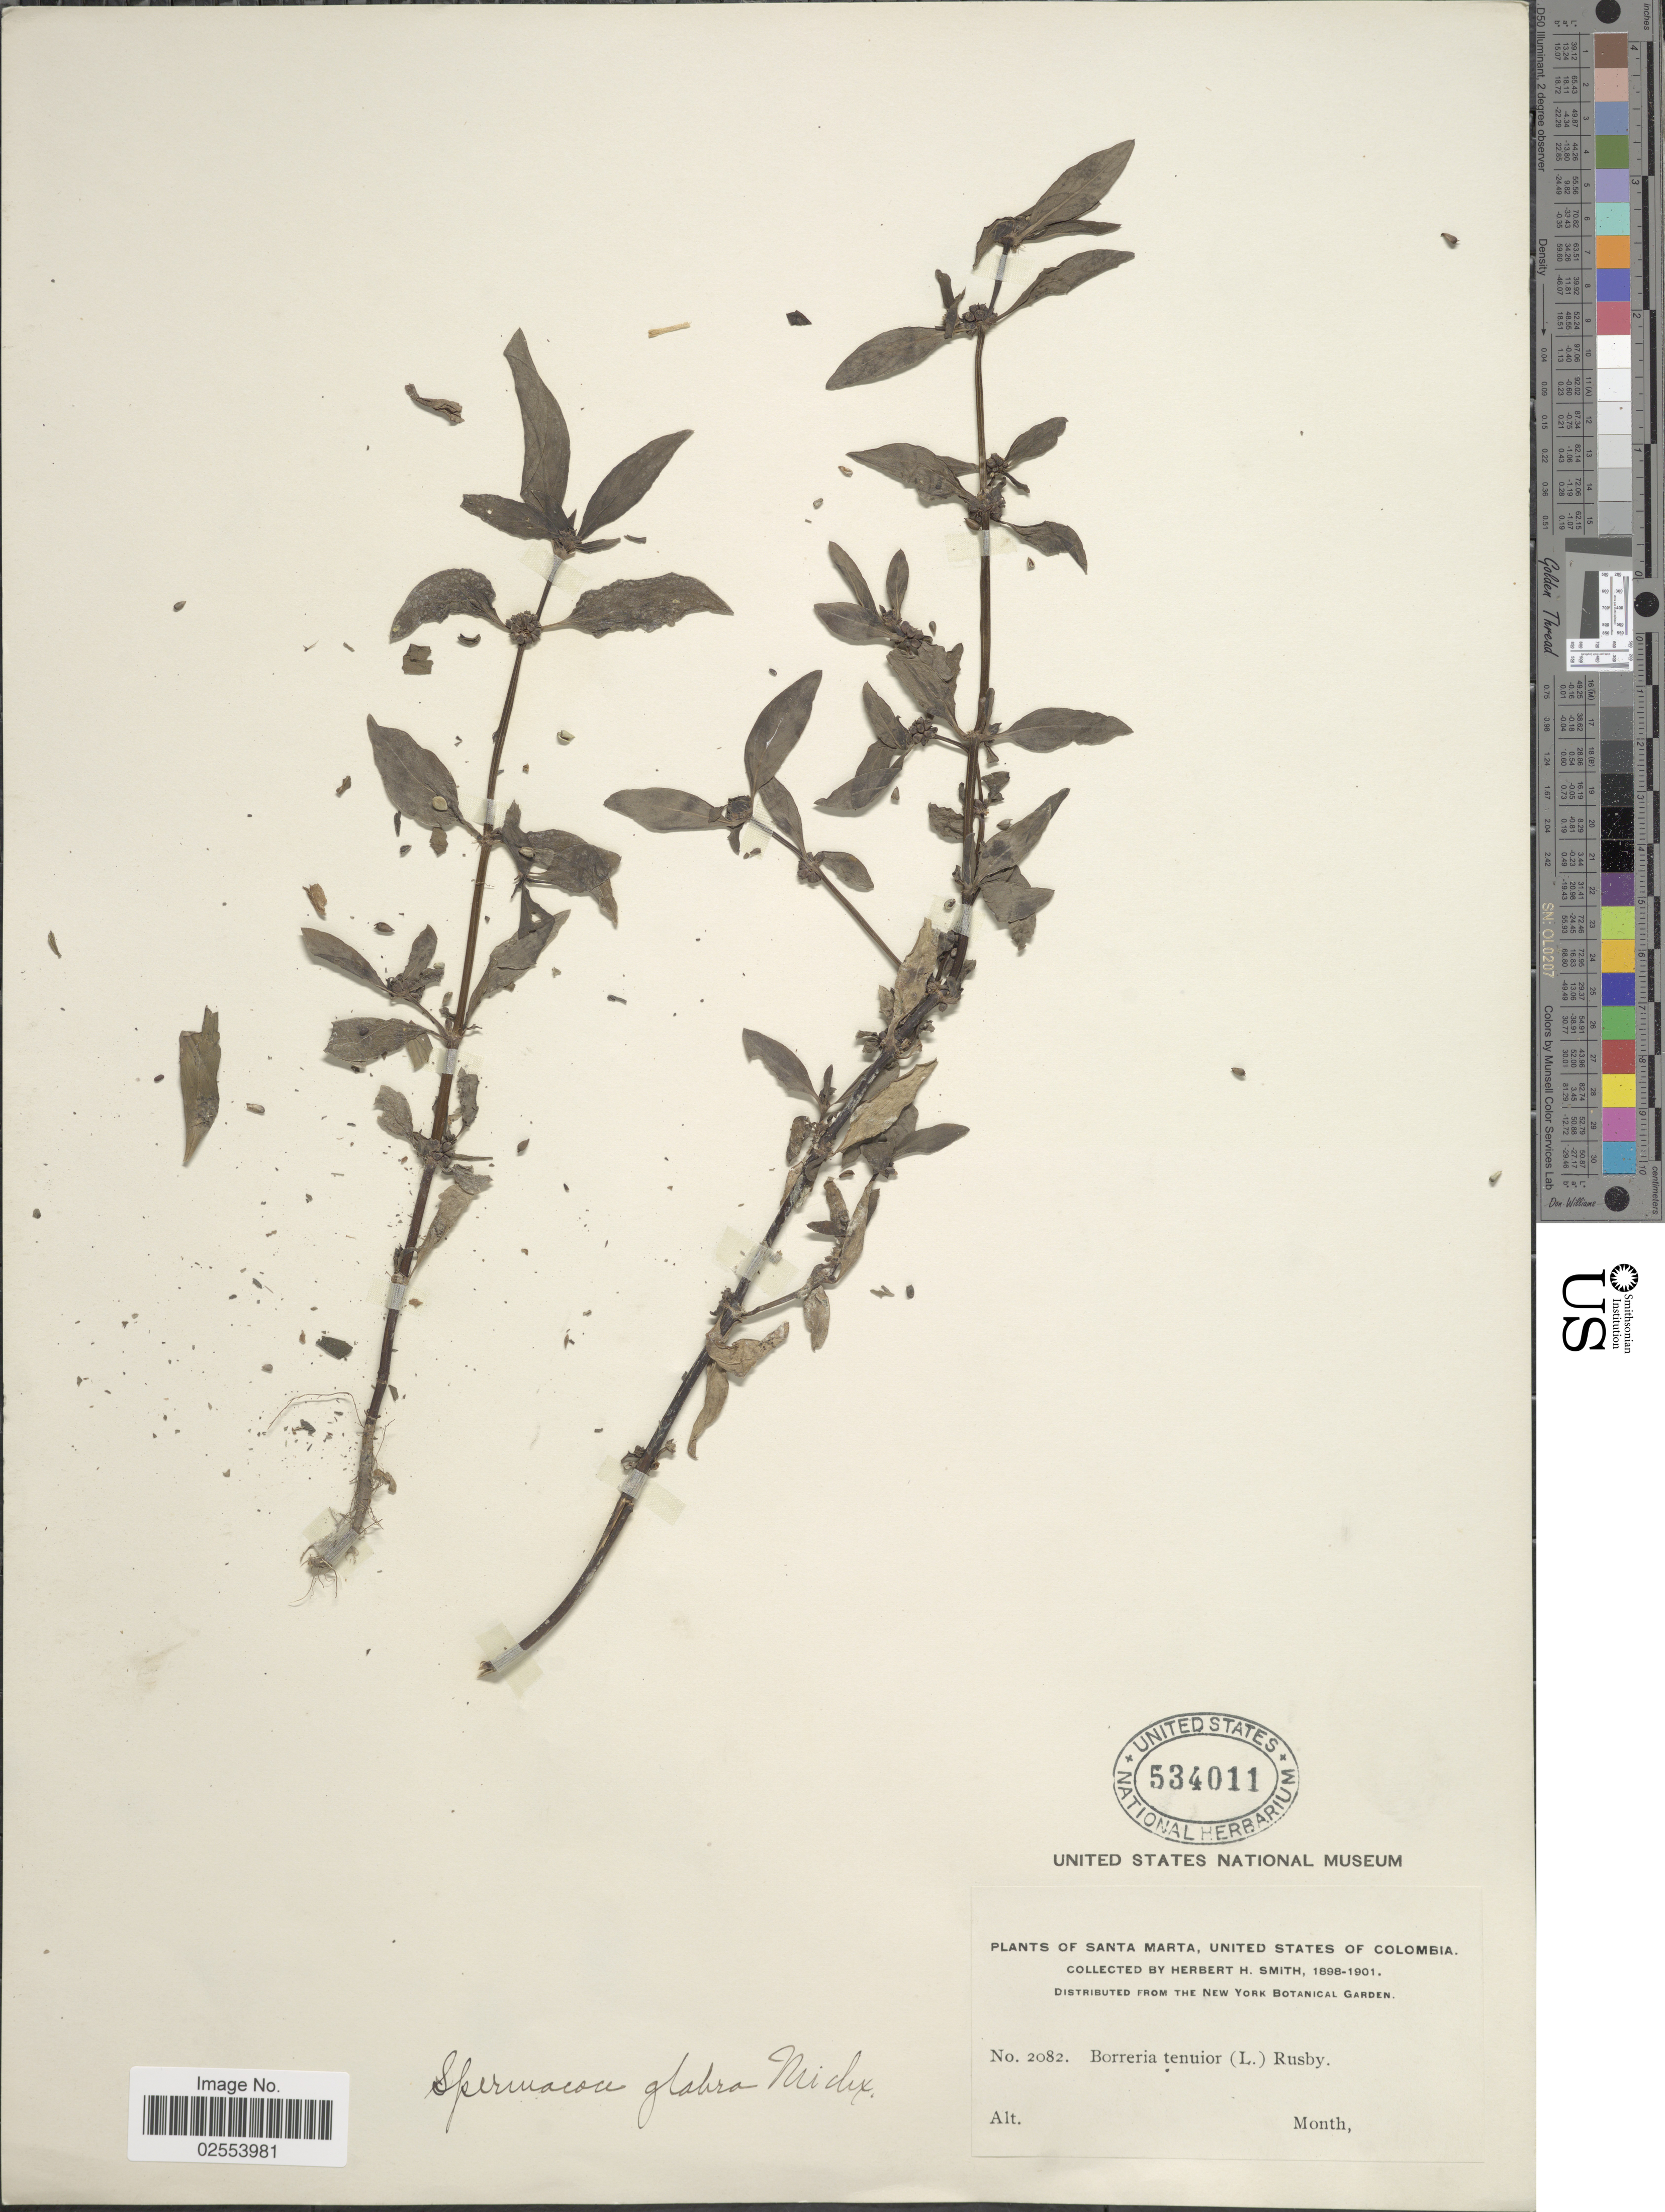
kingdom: Plantae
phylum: Tracheophyta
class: Magnoliopsida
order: Gentianales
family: Rubiaceae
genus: Spermacoce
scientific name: Spermacoce glabra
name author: Michx.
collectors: Herbert H. Smith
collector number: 2082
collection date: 1898/1901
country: Colombia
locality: Santa Marta, United States of Colombia.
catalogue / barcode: US 534011